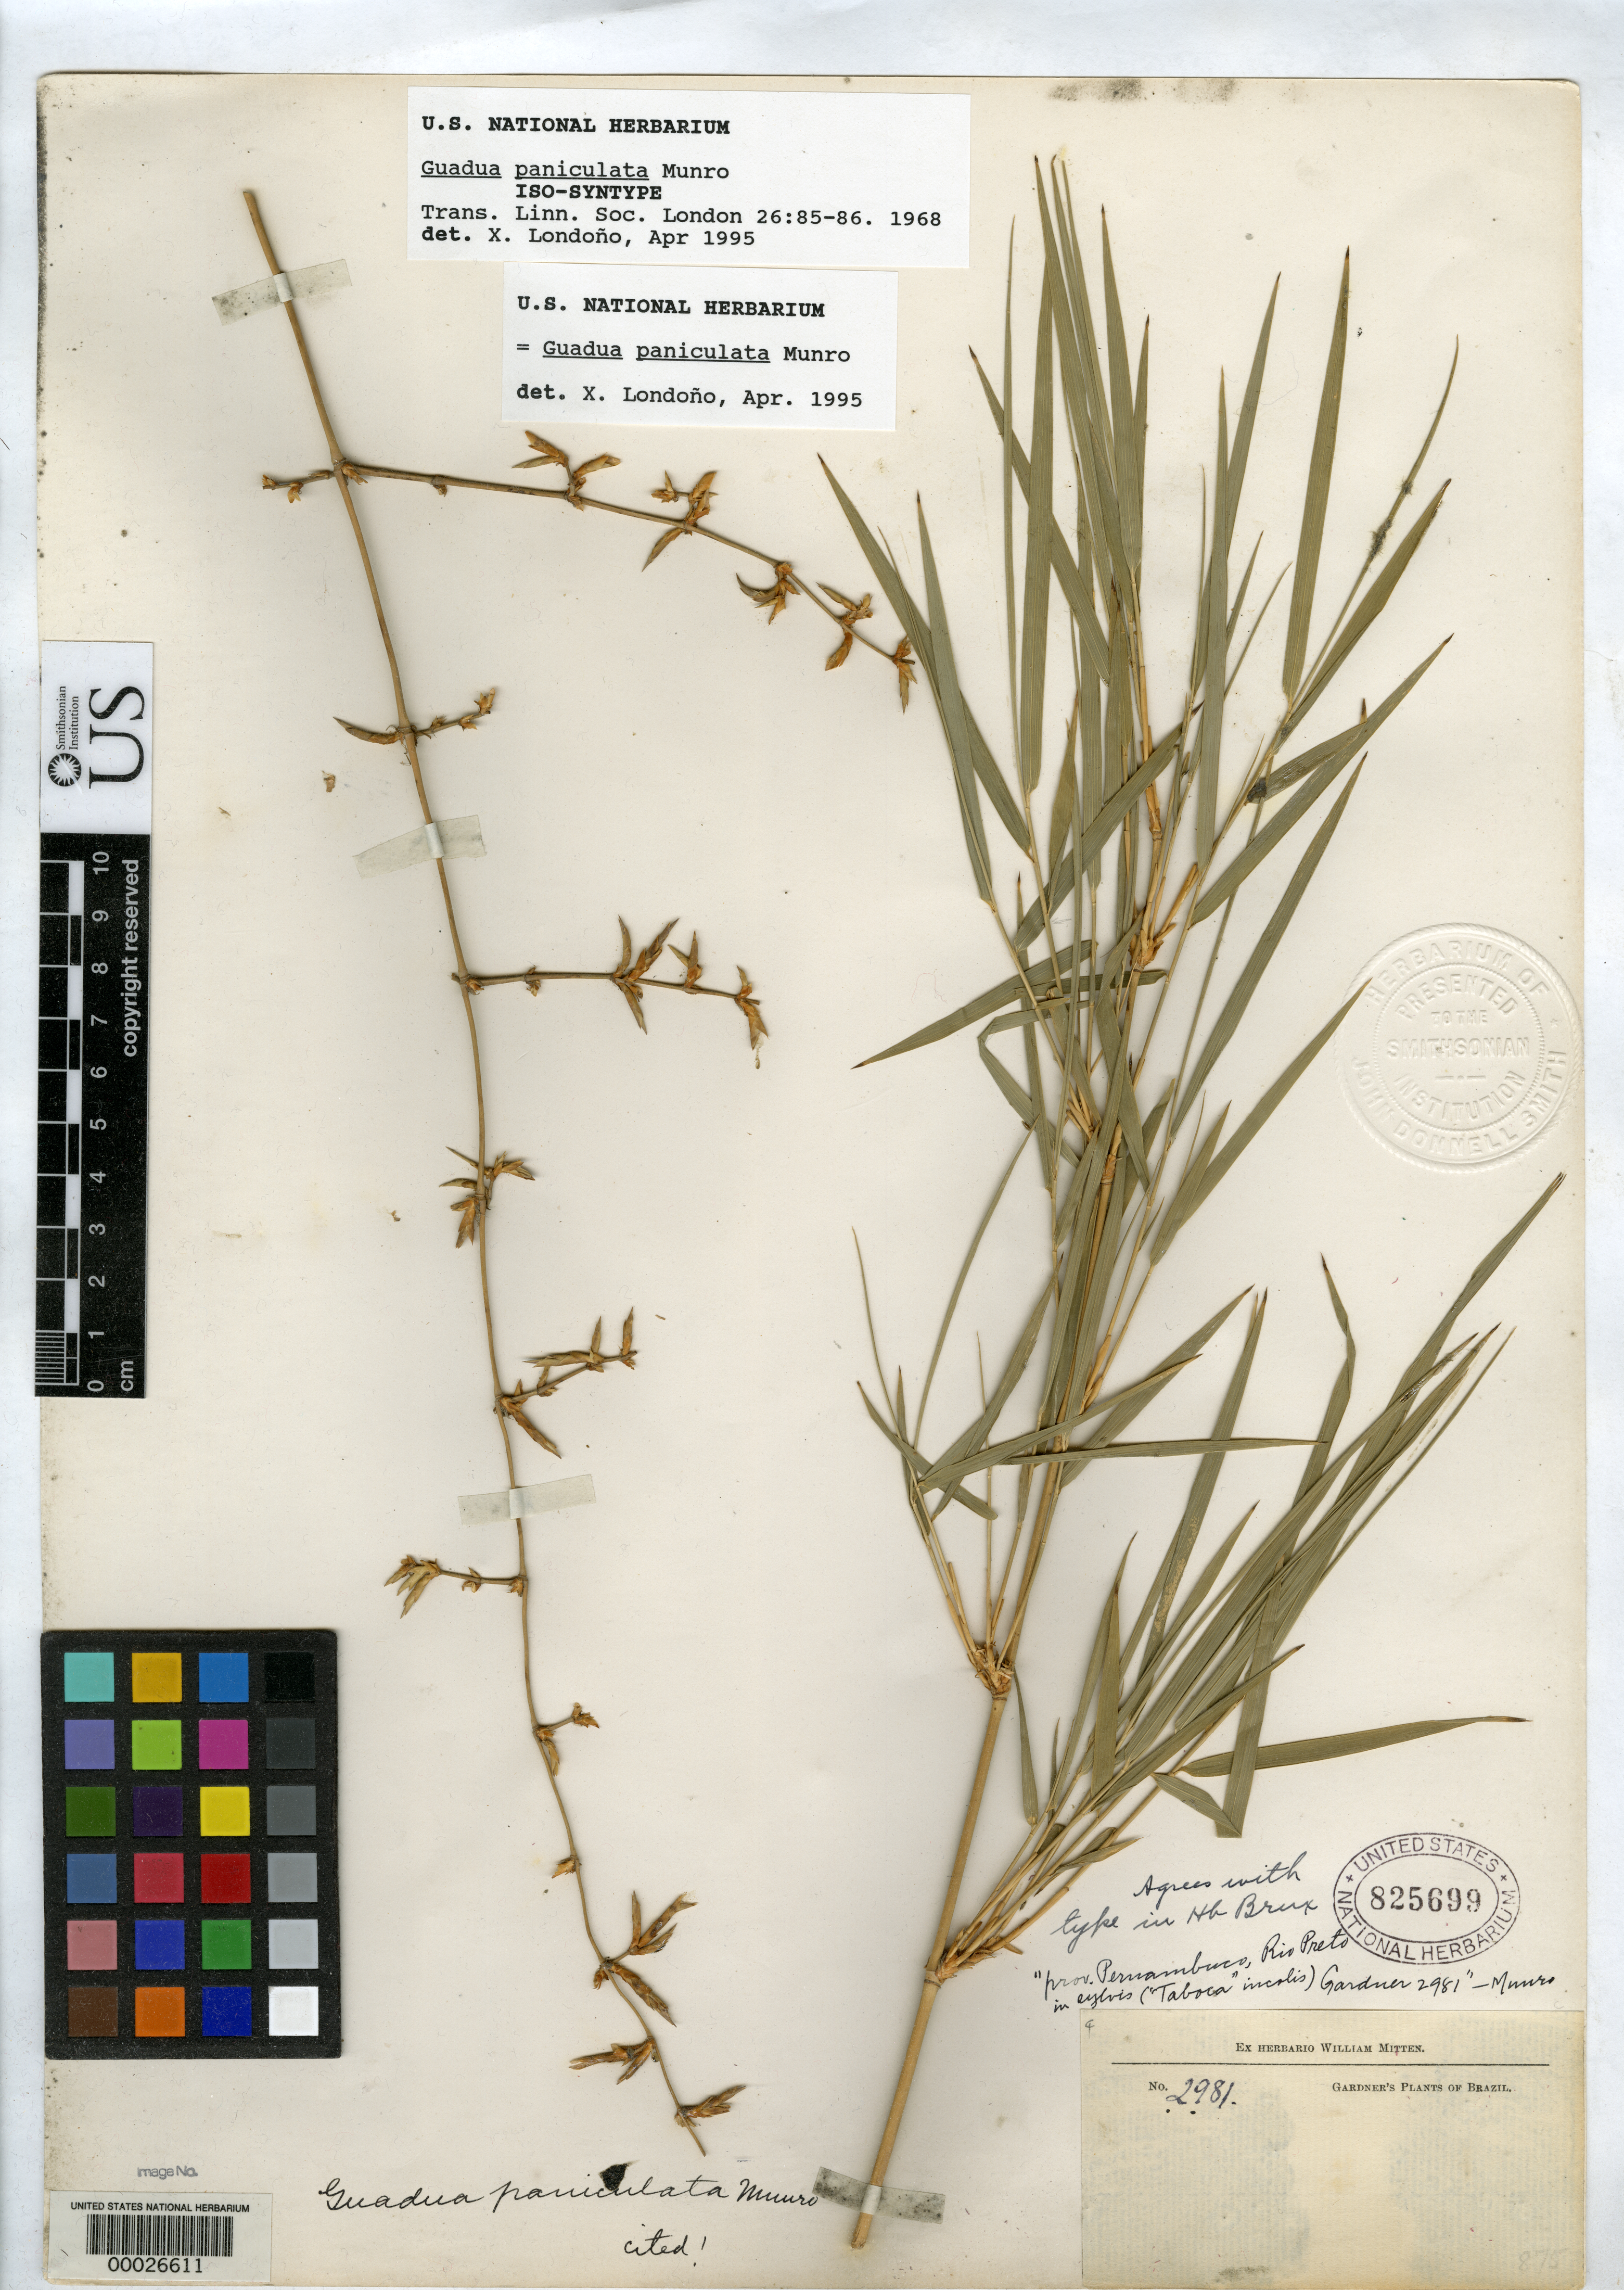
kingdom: Plantae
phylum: Tracheophyta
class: Liliopsida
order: Poales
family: Poaceae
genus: Guadua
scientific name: Guadua refracta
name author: Munro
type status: Isosyntype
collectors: G. Gardner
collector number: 2981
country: Brazil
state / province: Pernambuco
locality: Rio Preto.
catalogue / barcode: US 825699